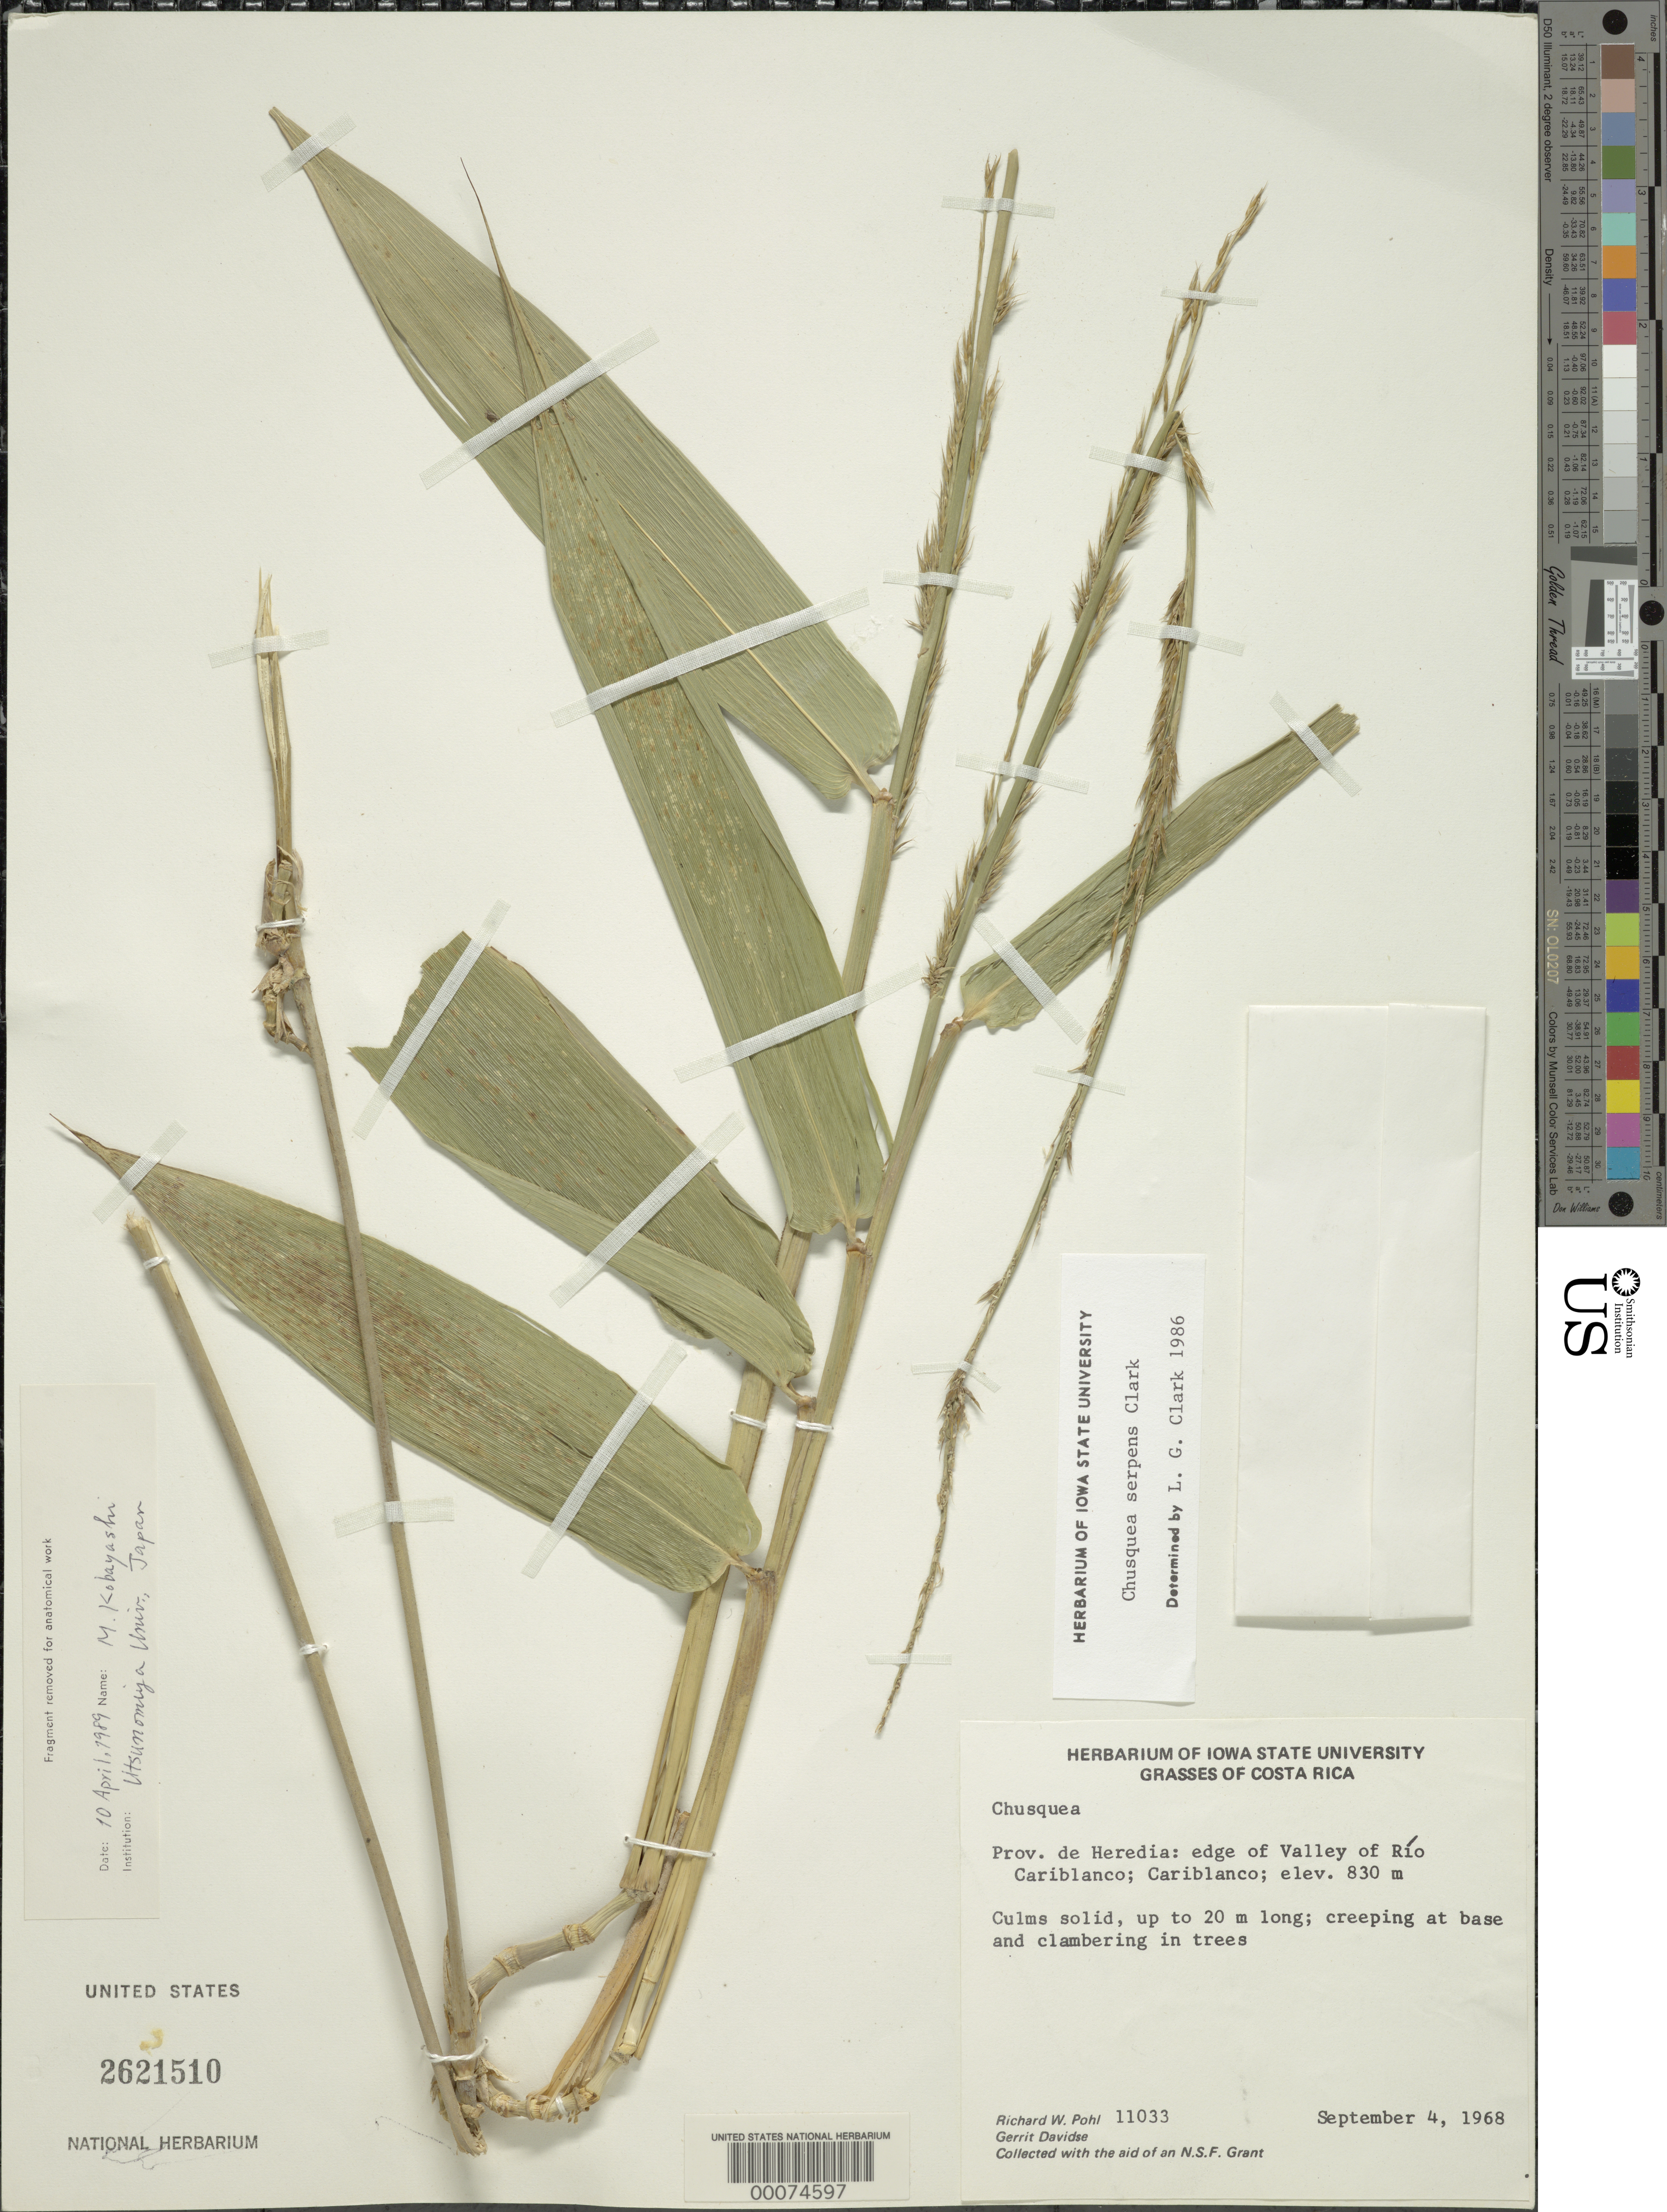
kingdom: Plantae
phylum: Tracheophyta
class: Liliopsida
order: Poales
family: Poaceae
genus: Chusquea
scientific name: Chusquea serpens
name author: L.G. Clark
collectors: R. W. Pohl & G. Davidse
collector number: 11033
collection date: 1968-09-04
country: Costa Rica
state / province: Heredia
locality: Prov. de Heredia: edge of Valley of Río Cariblanco; Cariblanco.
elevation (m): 830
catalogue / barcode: US 2621510